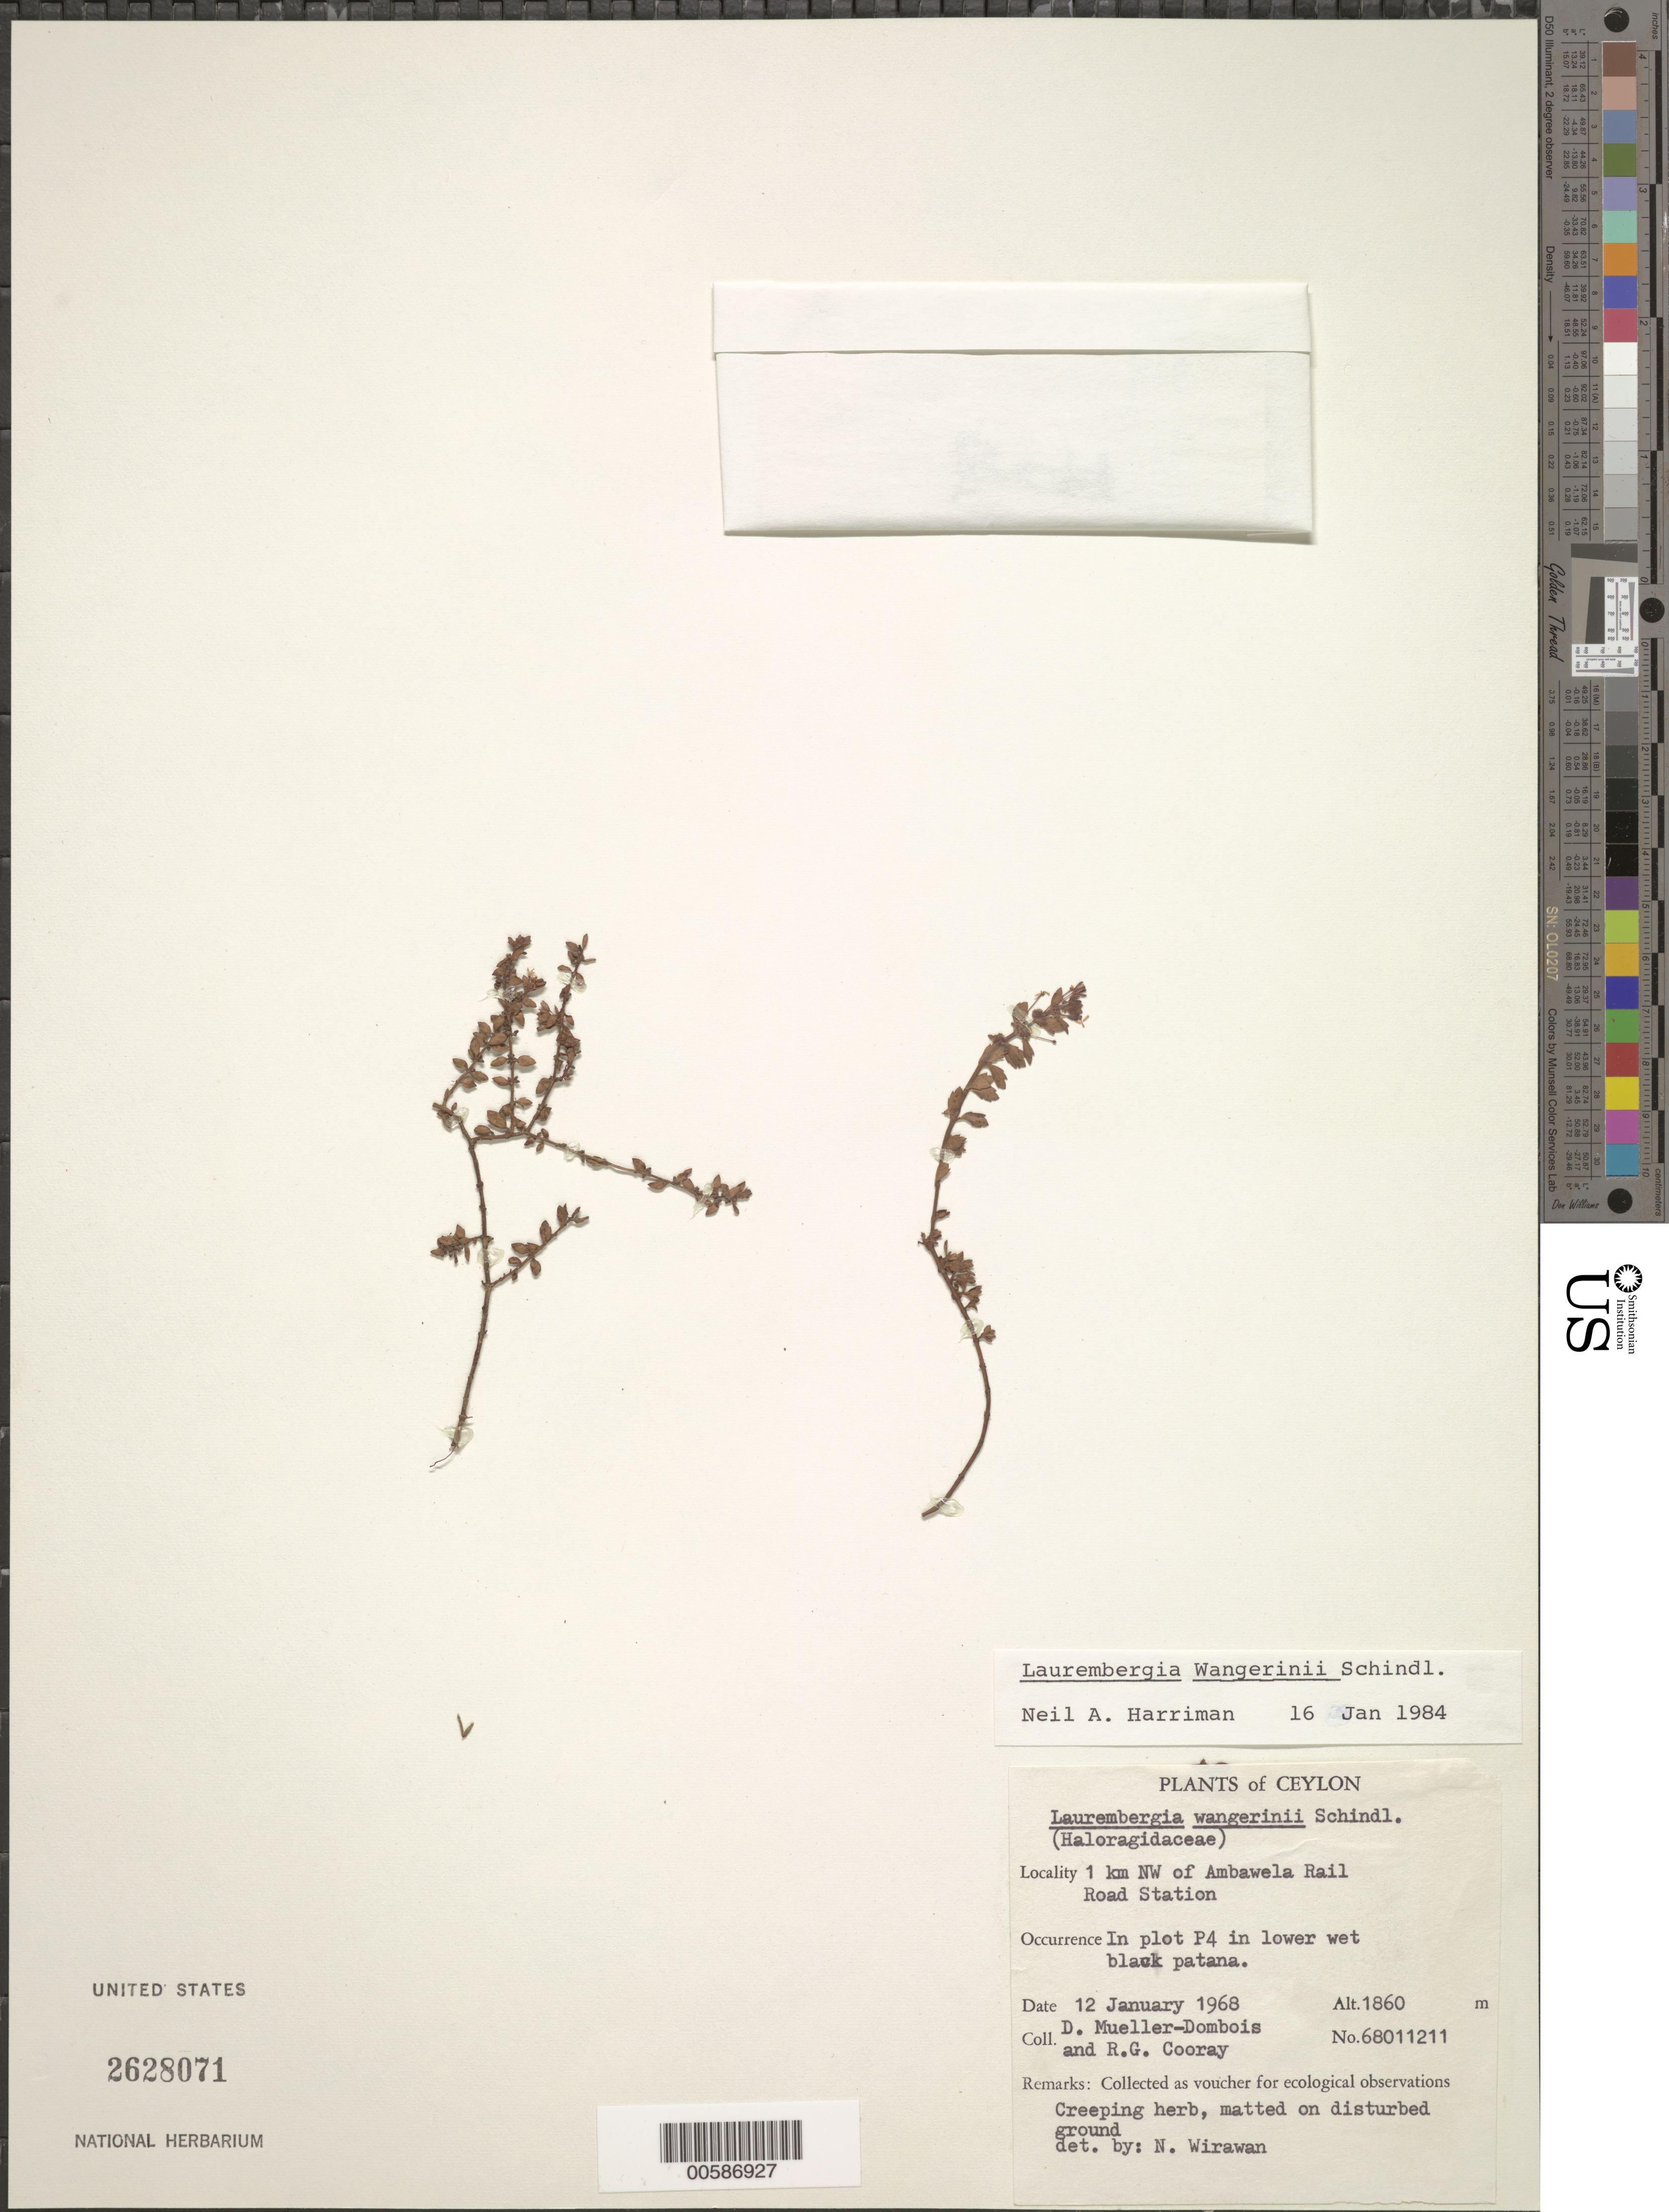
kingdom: Plantae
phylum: Tracheophyta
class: Magnoliopsida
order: Saxifragales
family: Haloragaceae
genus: Laurembergia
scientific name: Laurembergia wangerinii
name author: Schindl.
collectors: D. Mueller-Dombois & R. Cooray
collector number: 68011211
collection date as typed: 12 Jan 1968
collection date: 1968-01-12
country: Sri Lanka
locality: NW of Ambawela Rail Road Station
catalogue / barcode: US 2628071